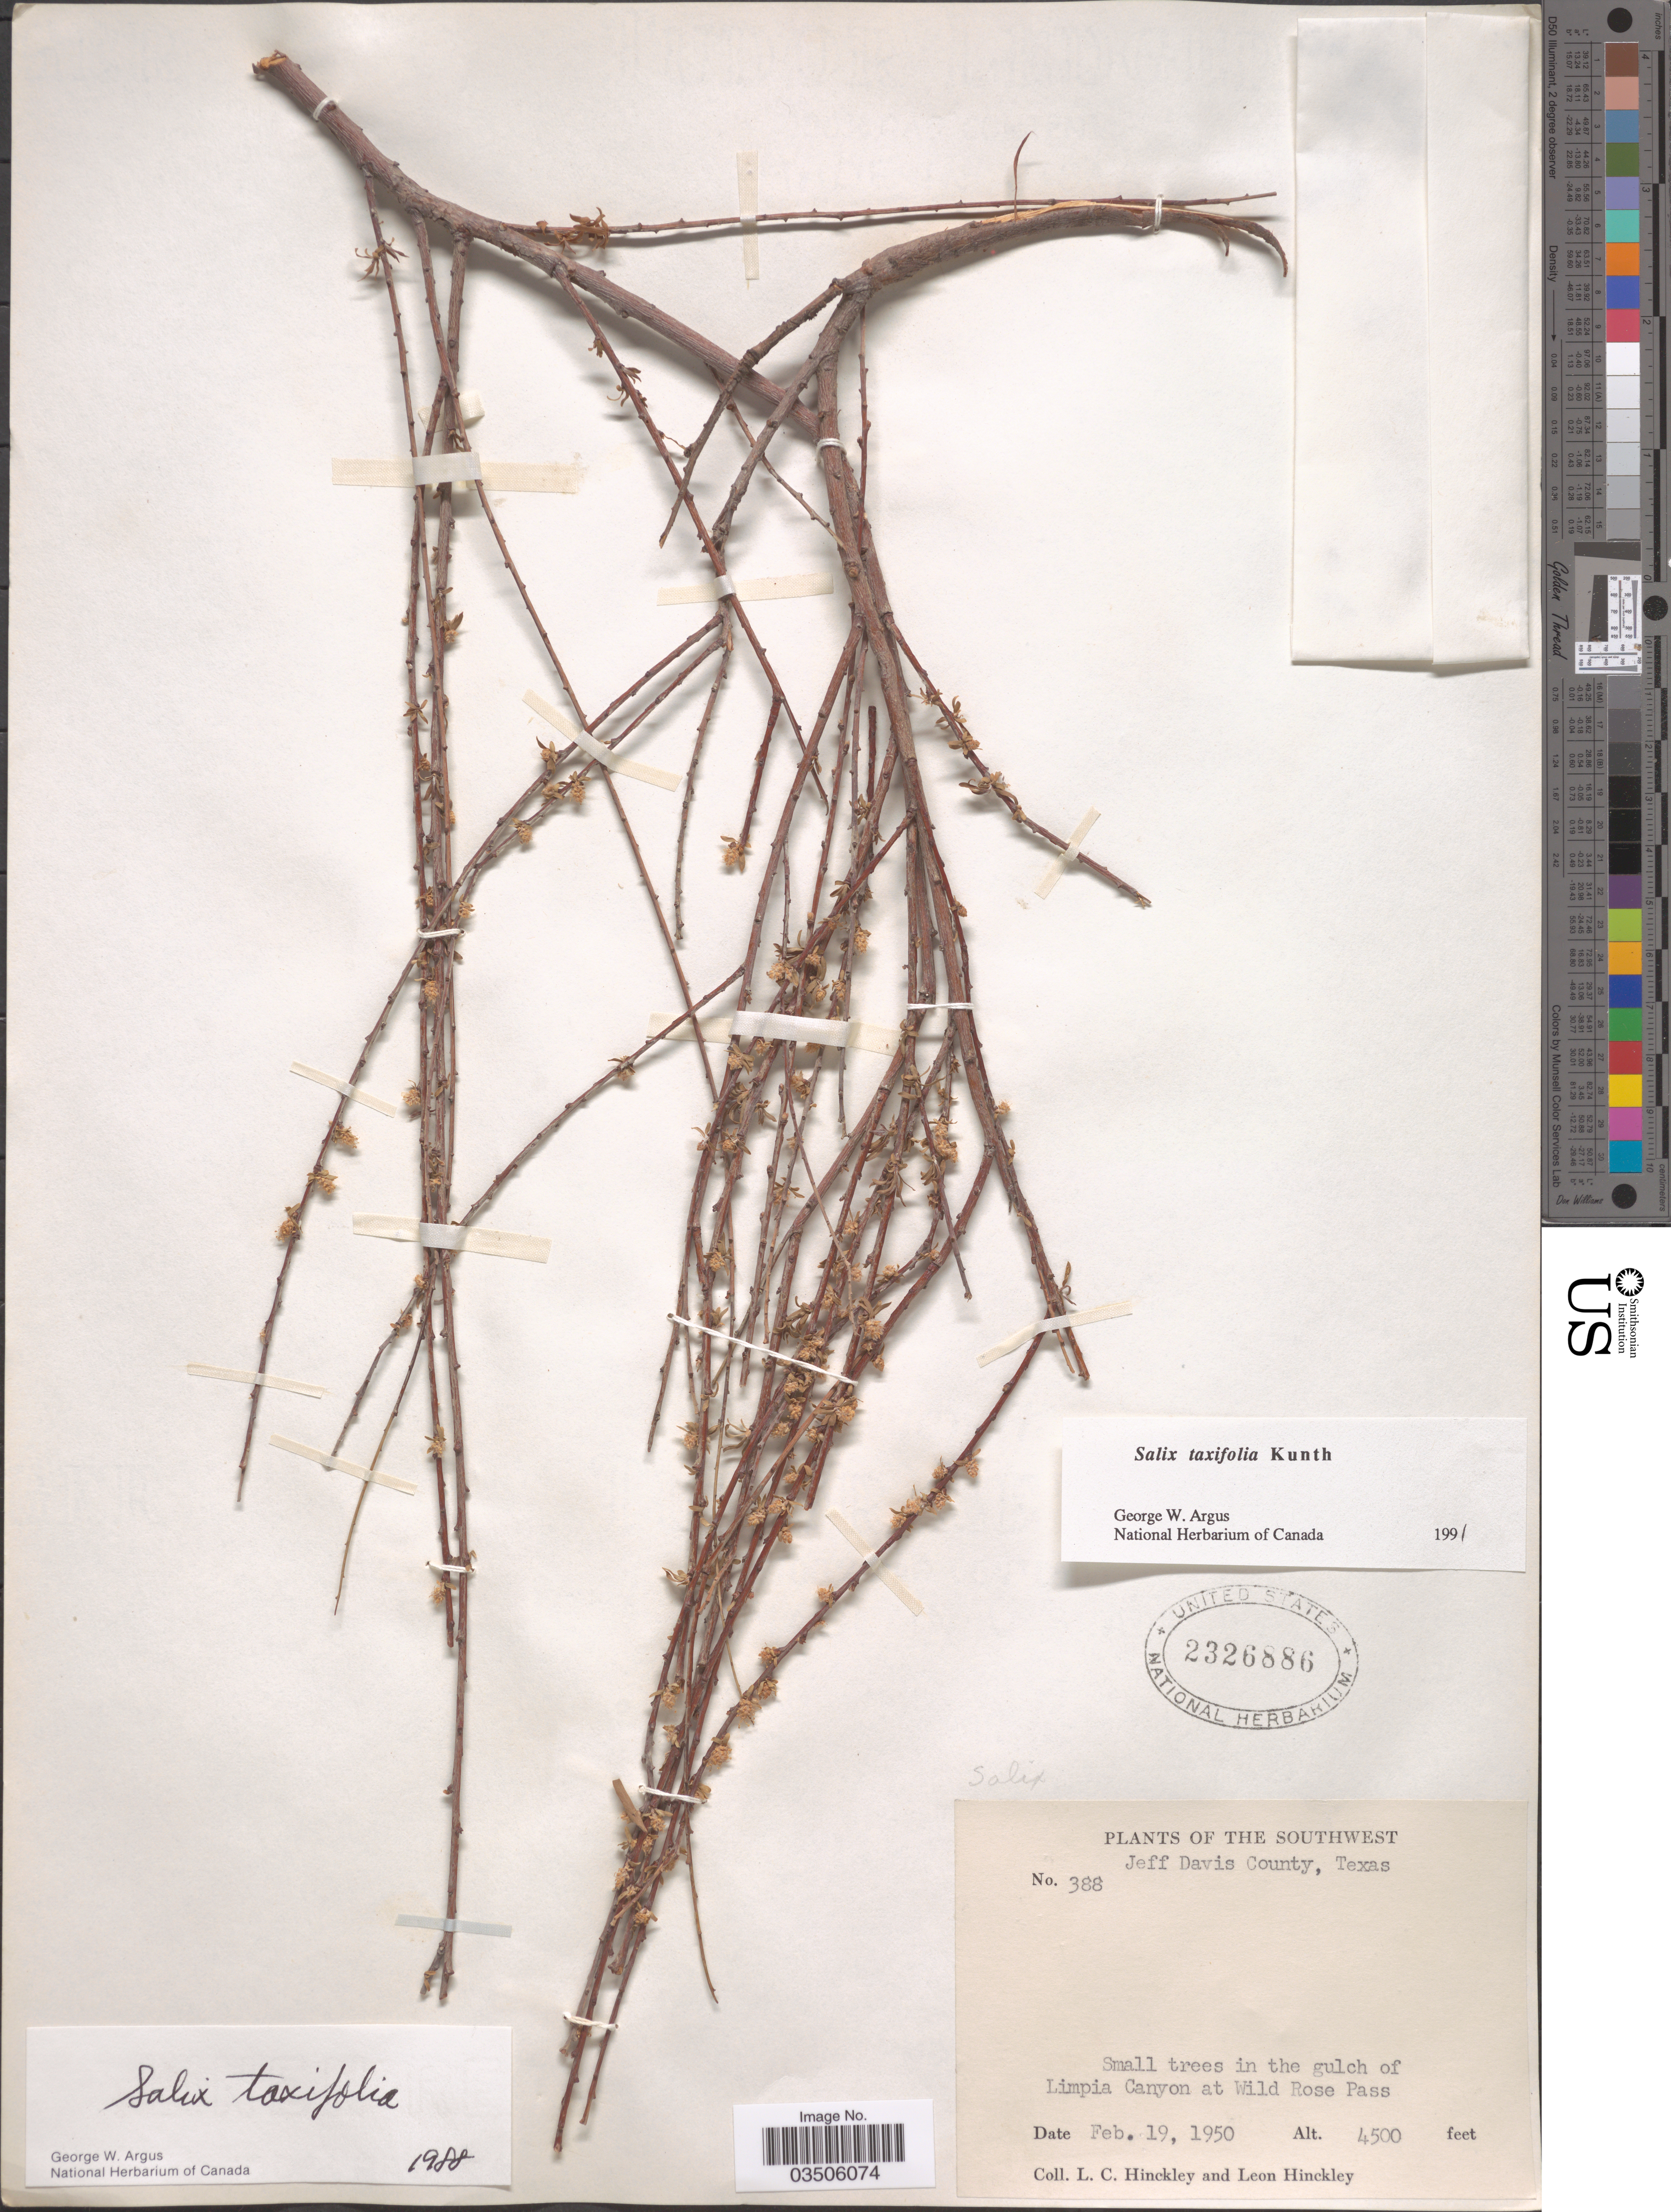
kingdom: Plantae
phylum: Tracheophyta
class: Magnoliopsida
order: Malpighiales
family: Salicaceae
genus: Salix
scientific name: Salix taxifolia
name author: Kunth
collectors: L. Hinckley & L. Hinckley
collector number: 388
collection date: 1950-02-19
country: United States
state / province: Texas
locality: Southwest. Jeff Davis County. In the gulch of Limpia Canyon at Wild Rose Pass.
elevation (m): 1372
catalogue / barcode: US 2326886